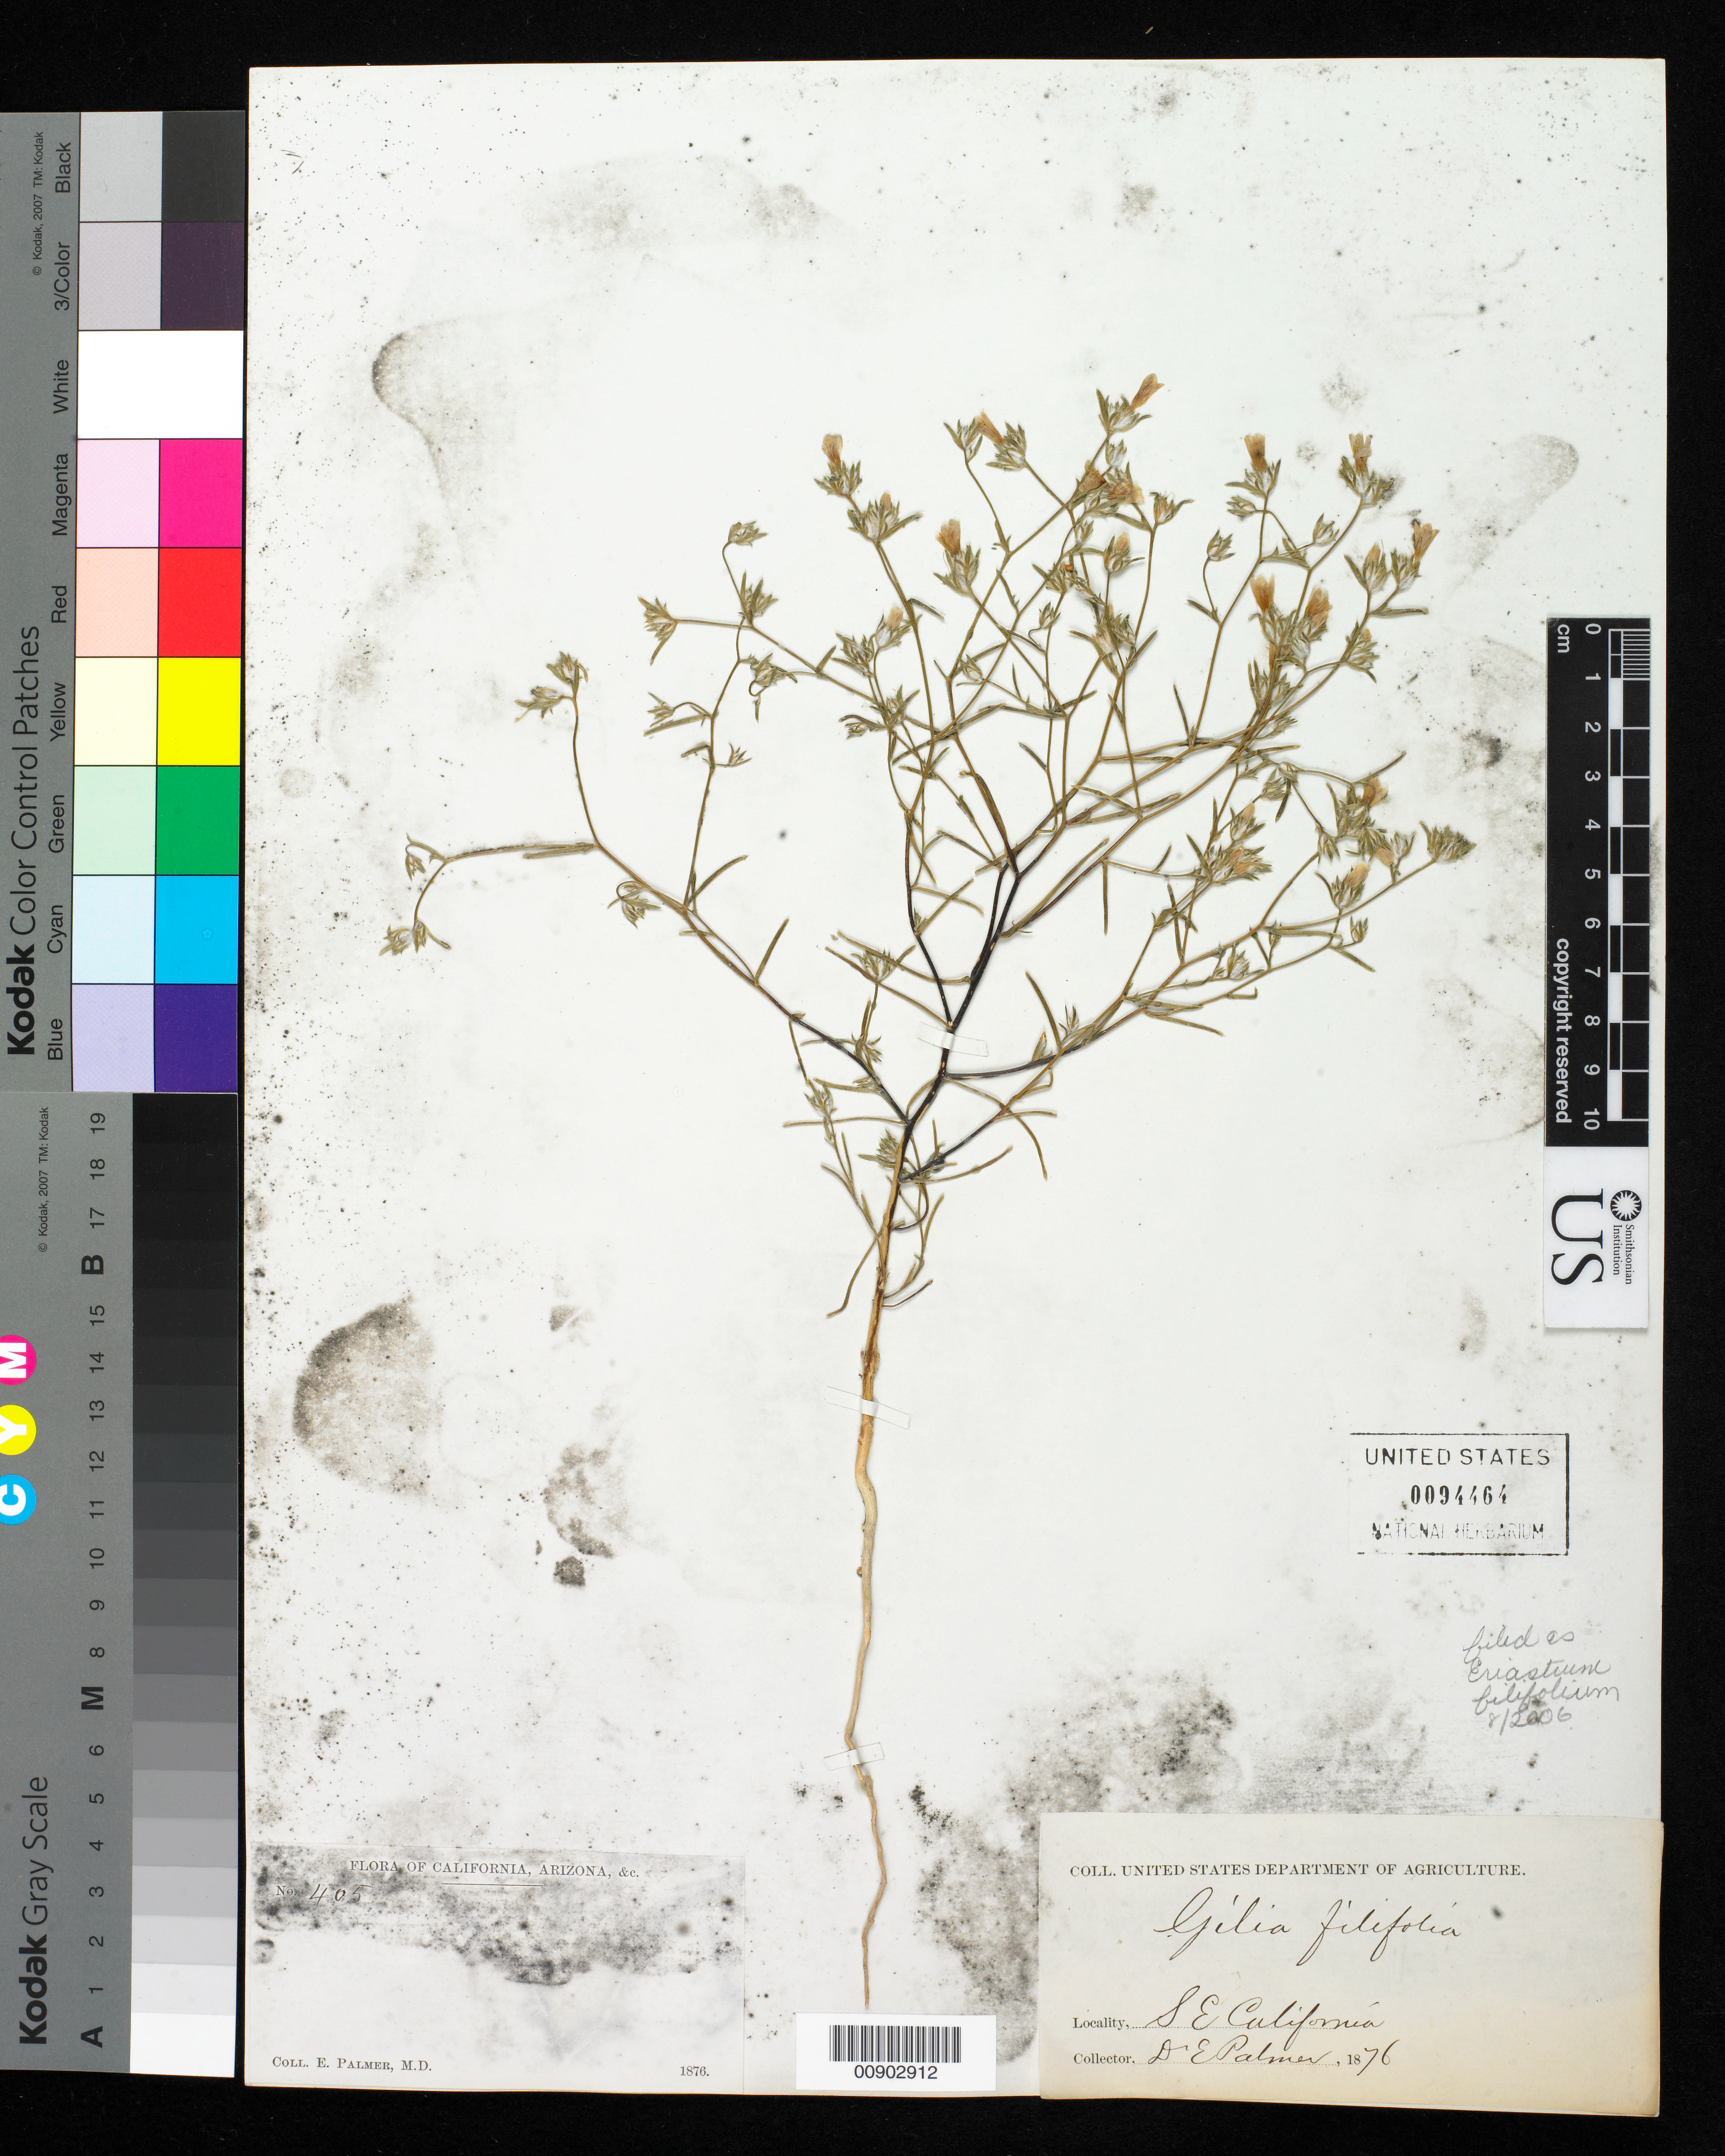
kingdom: Plantae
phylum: Tracheophyta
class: Magnoliopsida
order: Ericales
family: Polemoniaceae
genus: Eriastrum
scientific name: Eriastrum filifolium (Nutt.) Wooton & Standl.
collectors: E. Palmer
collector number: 405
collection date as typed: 1876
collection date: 1876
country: United States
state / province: California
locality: SE California.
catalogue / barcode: US 94464